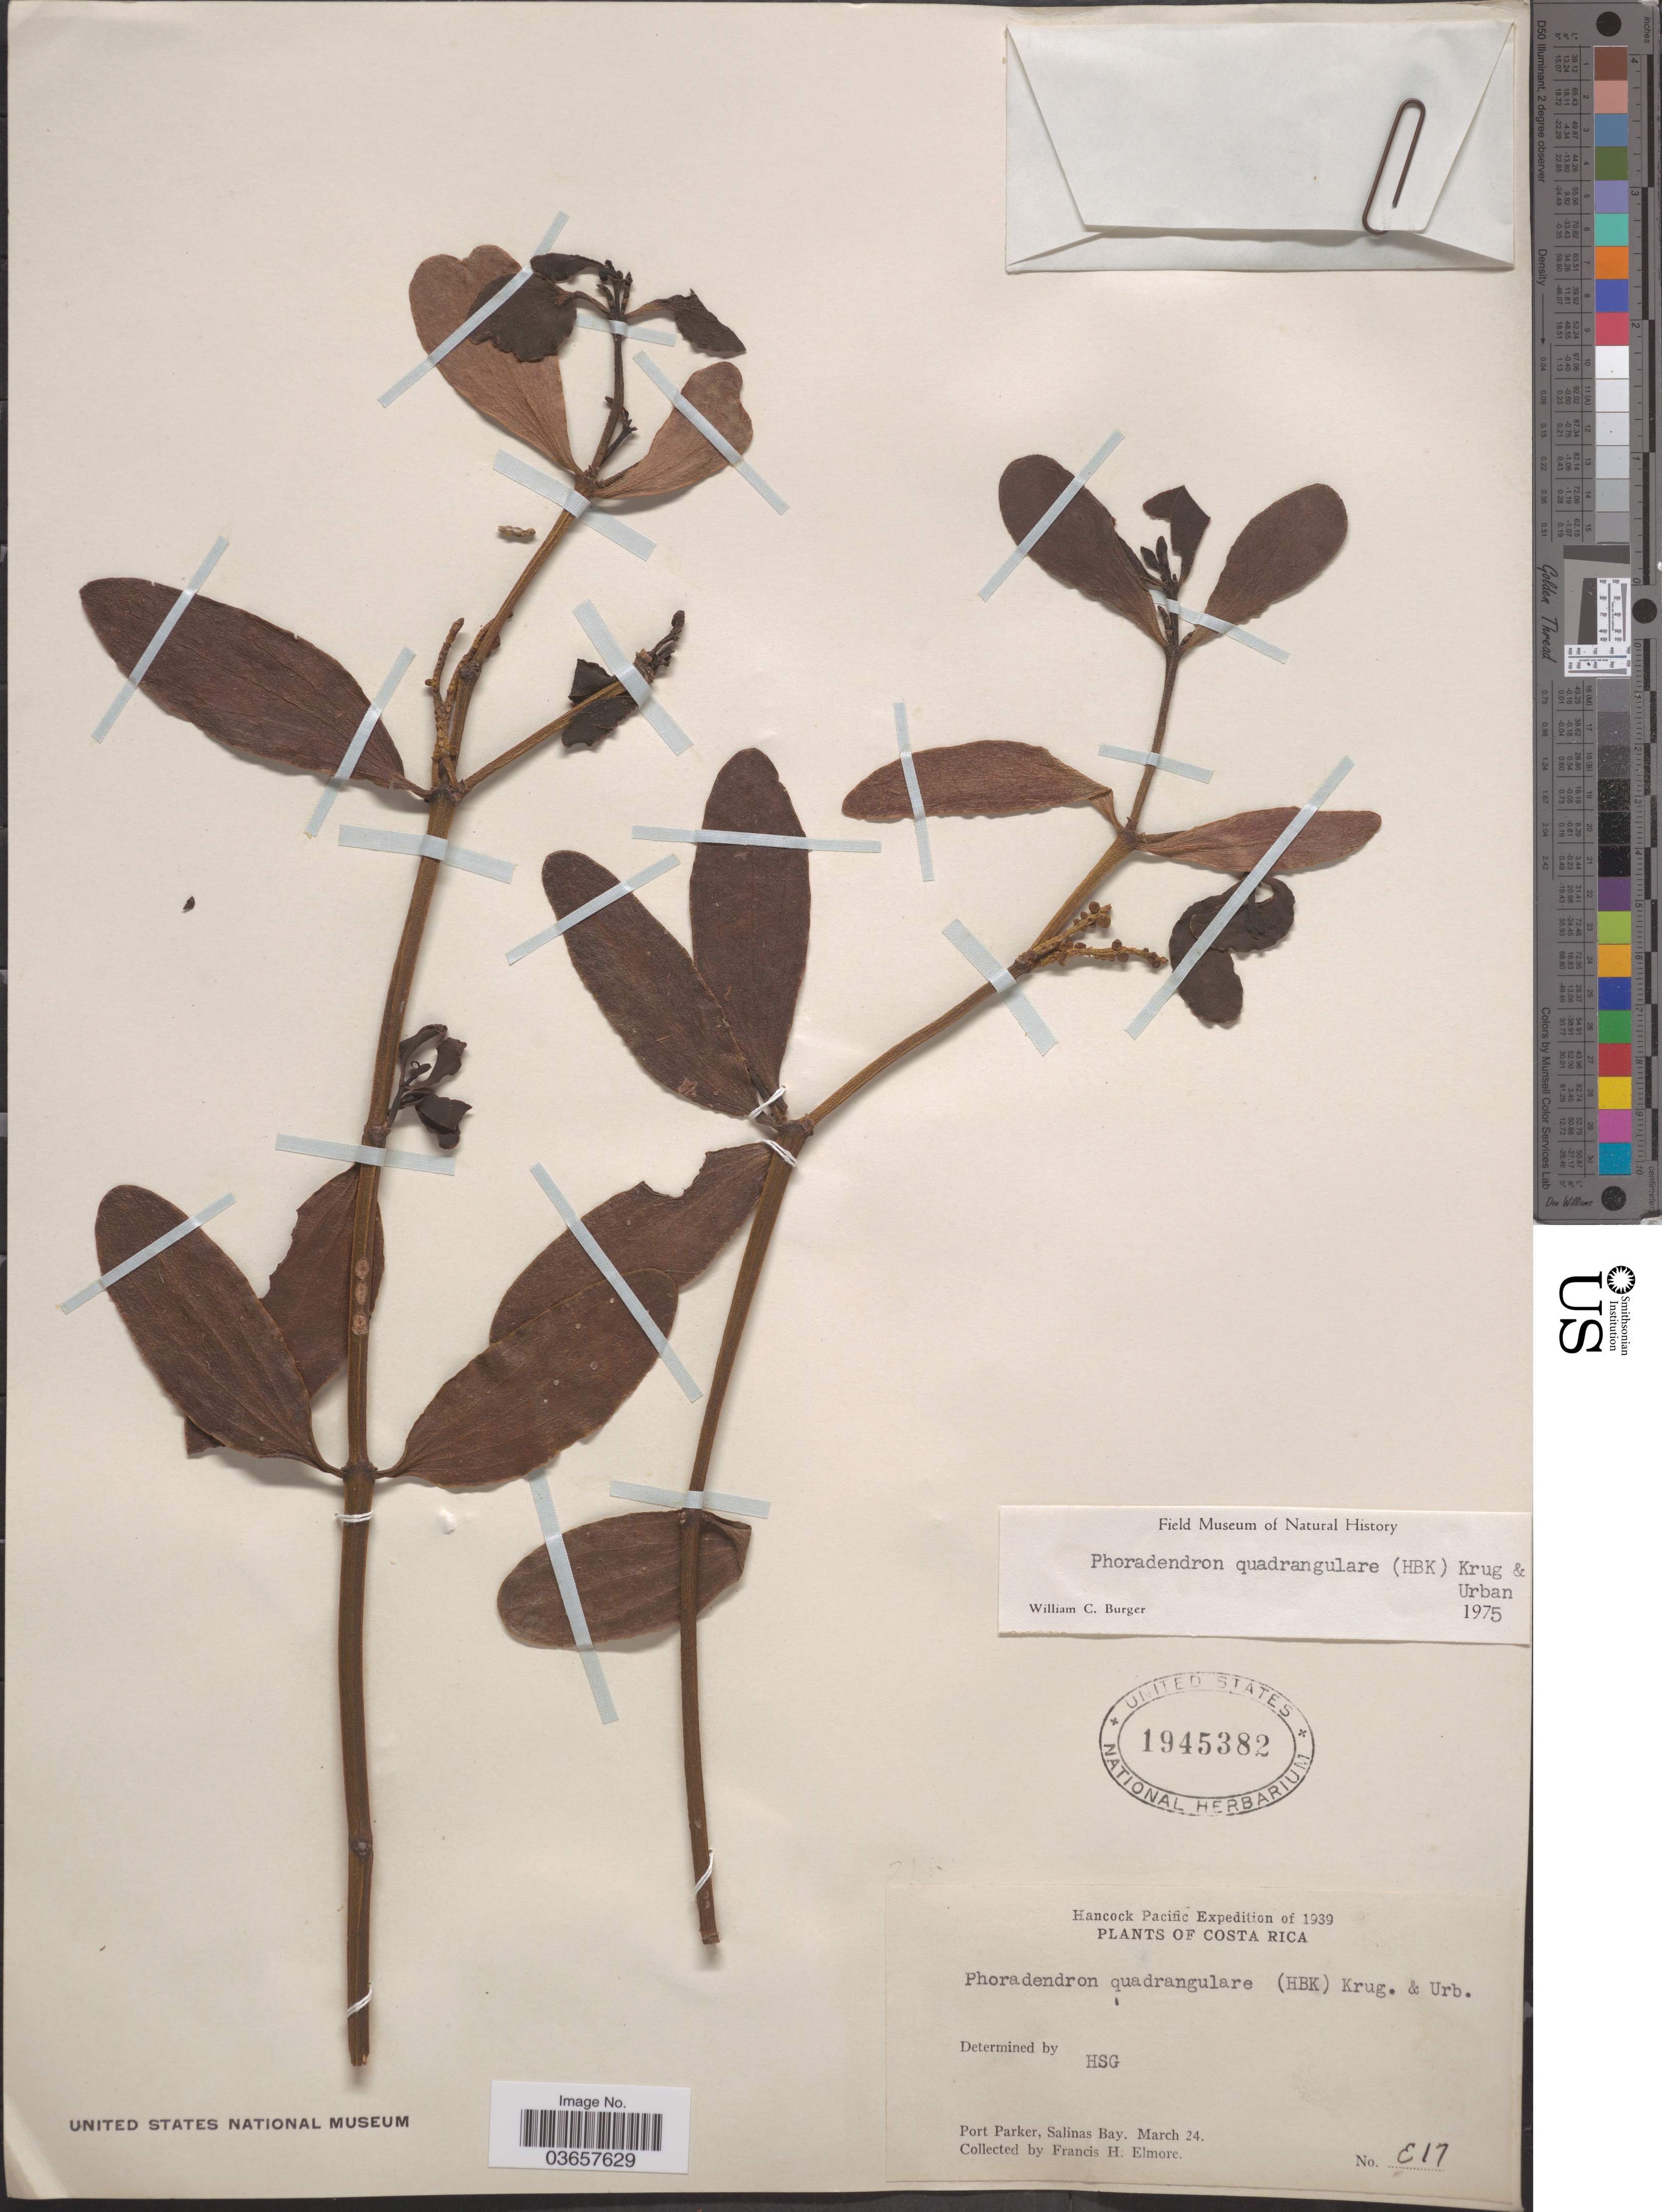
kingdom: Plantae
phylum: Tracheophyta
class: Magnoliopsida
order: Santalales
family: Viscaceae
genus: Phoradendron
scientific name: Phoradendron quadrangulare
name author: (Kunth) Griseb.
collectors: F. H. Elmore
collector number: E17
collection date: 1939-03-24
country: Costa Rica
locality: Pacific. Port Parker, Salinas Bay.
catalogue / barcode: US 1945382